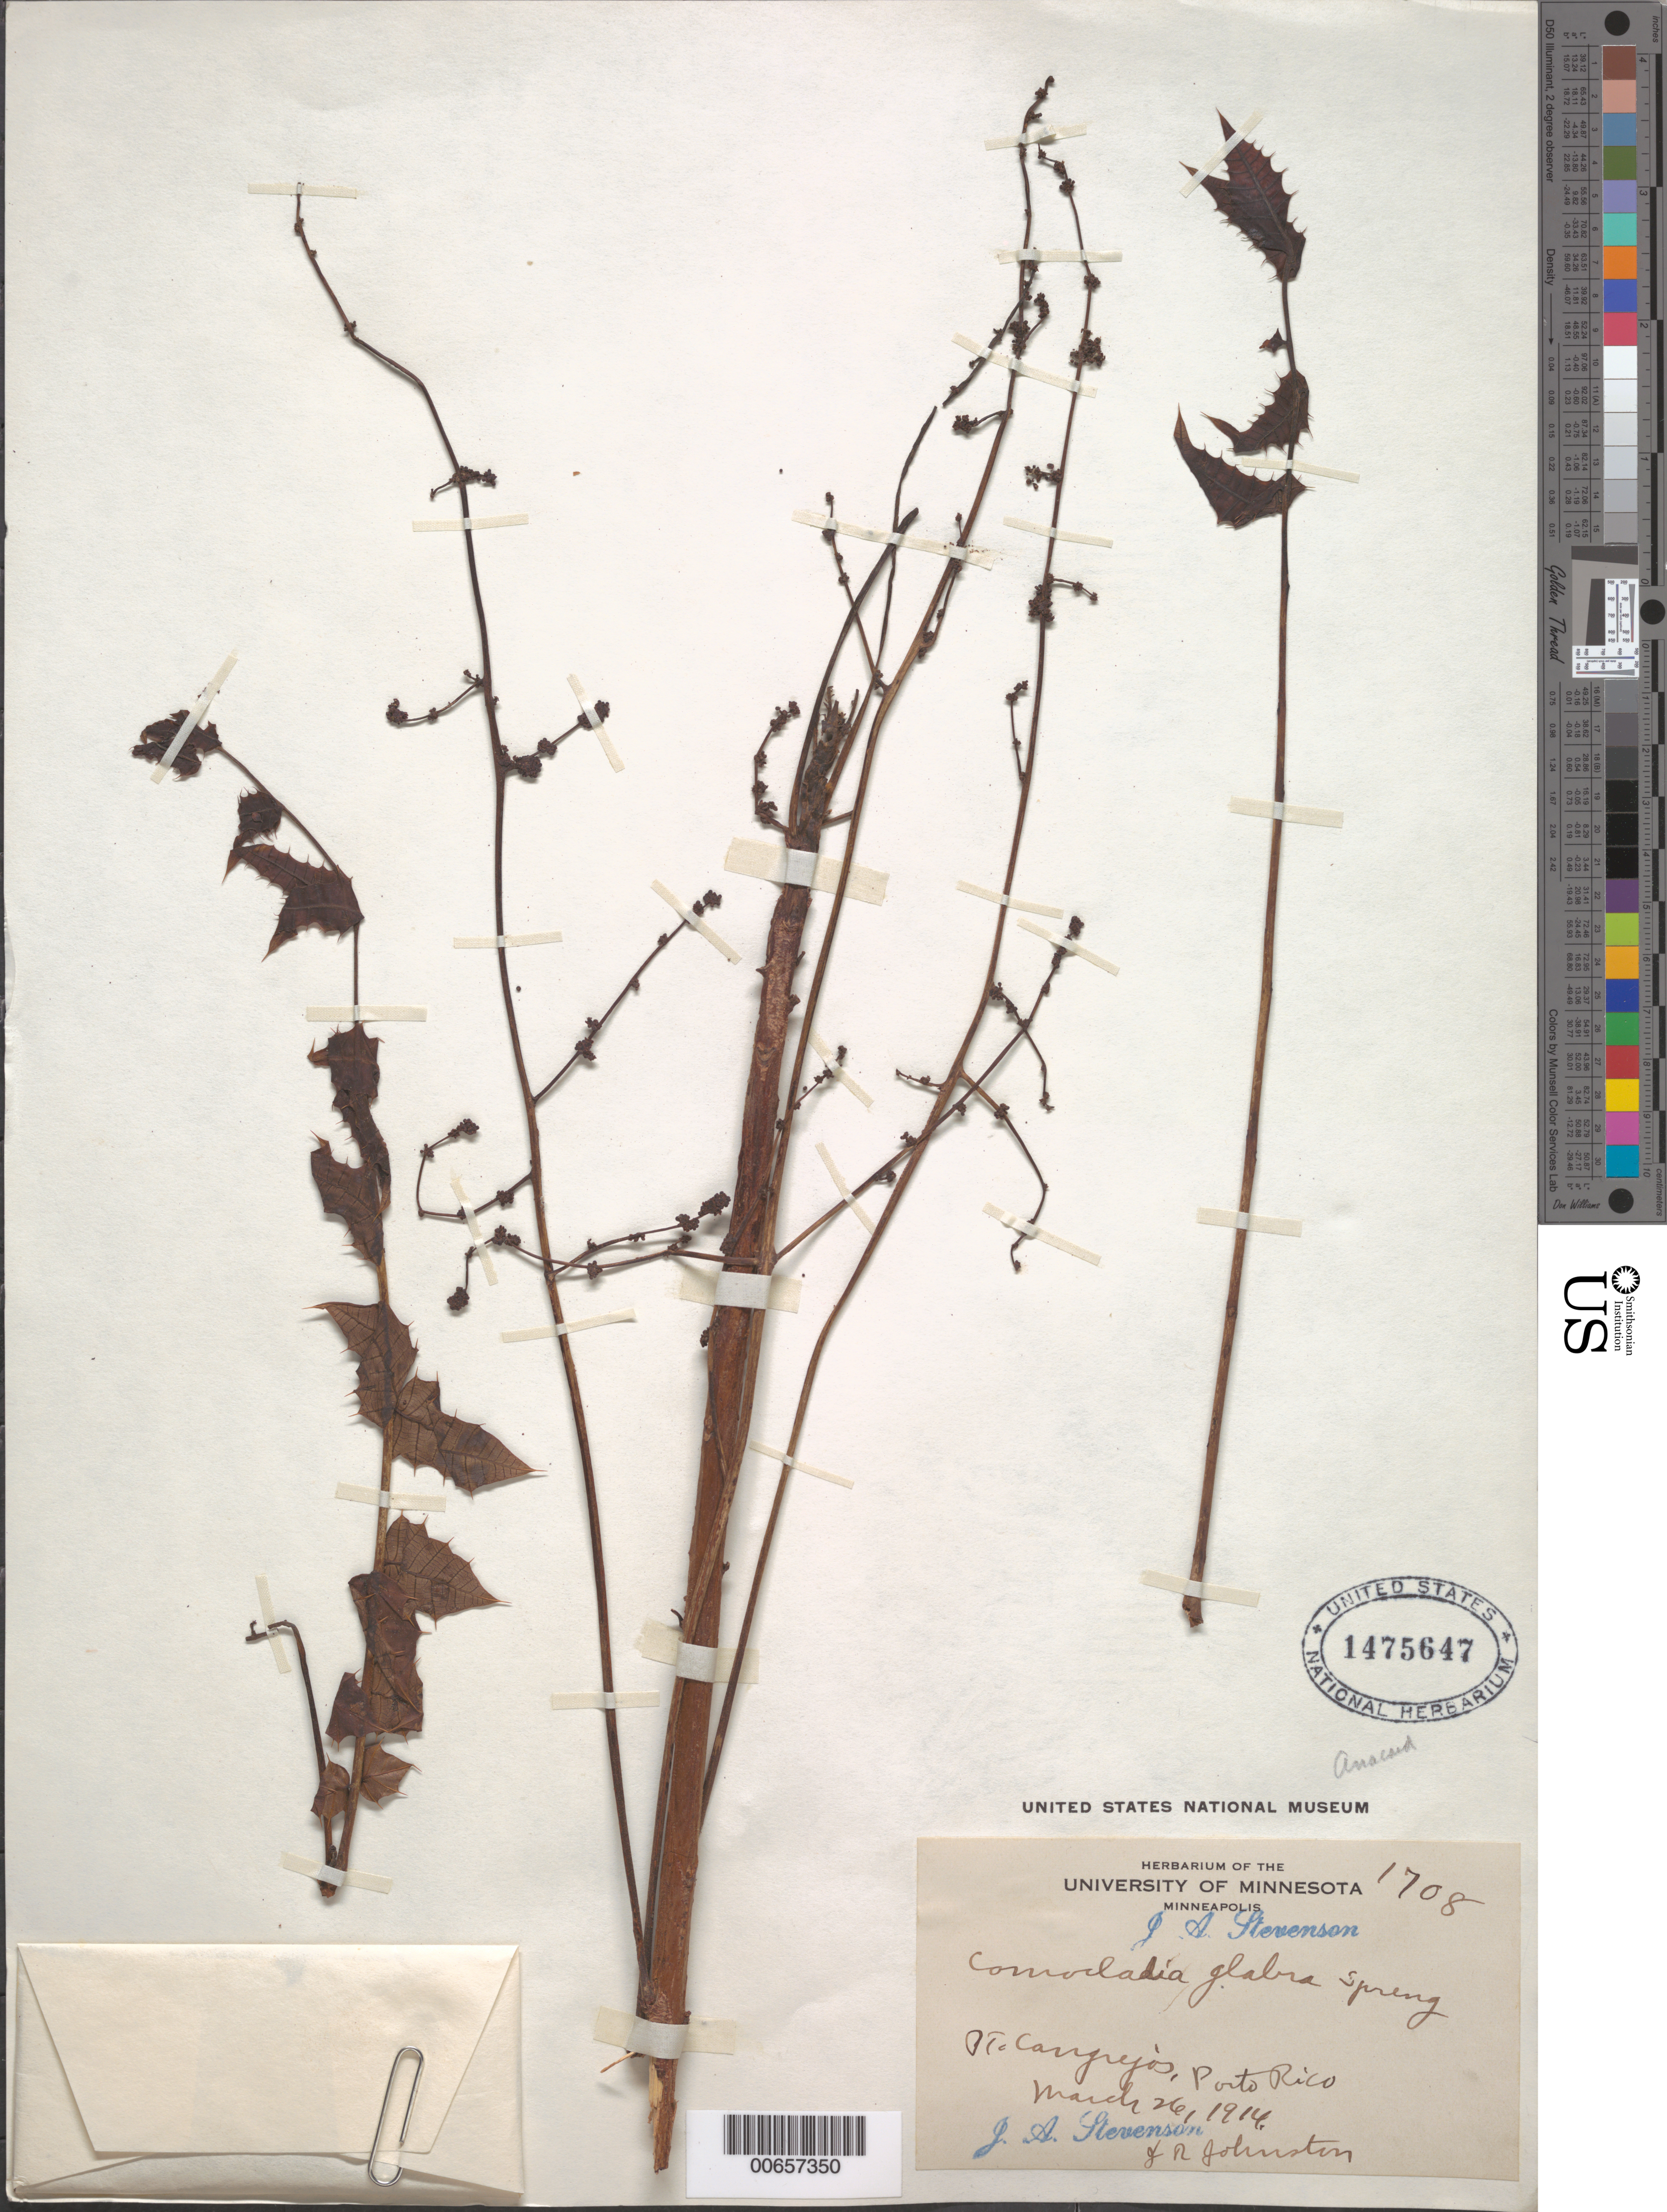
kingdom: Plantae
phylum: Tracheophyta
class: Magnoliopsida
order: Sapindales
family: Anacardiaceae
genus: Comocladia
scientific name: Comocladia glabra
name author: (Schult.) Spreng.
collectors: J. Stevenson & J. Johnston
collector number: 1708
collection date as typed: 26 Mar 1914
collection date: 1914-03-26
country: Puerto Rico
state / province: Carolina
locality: PT. Cangrejos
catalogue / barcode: US 1475647